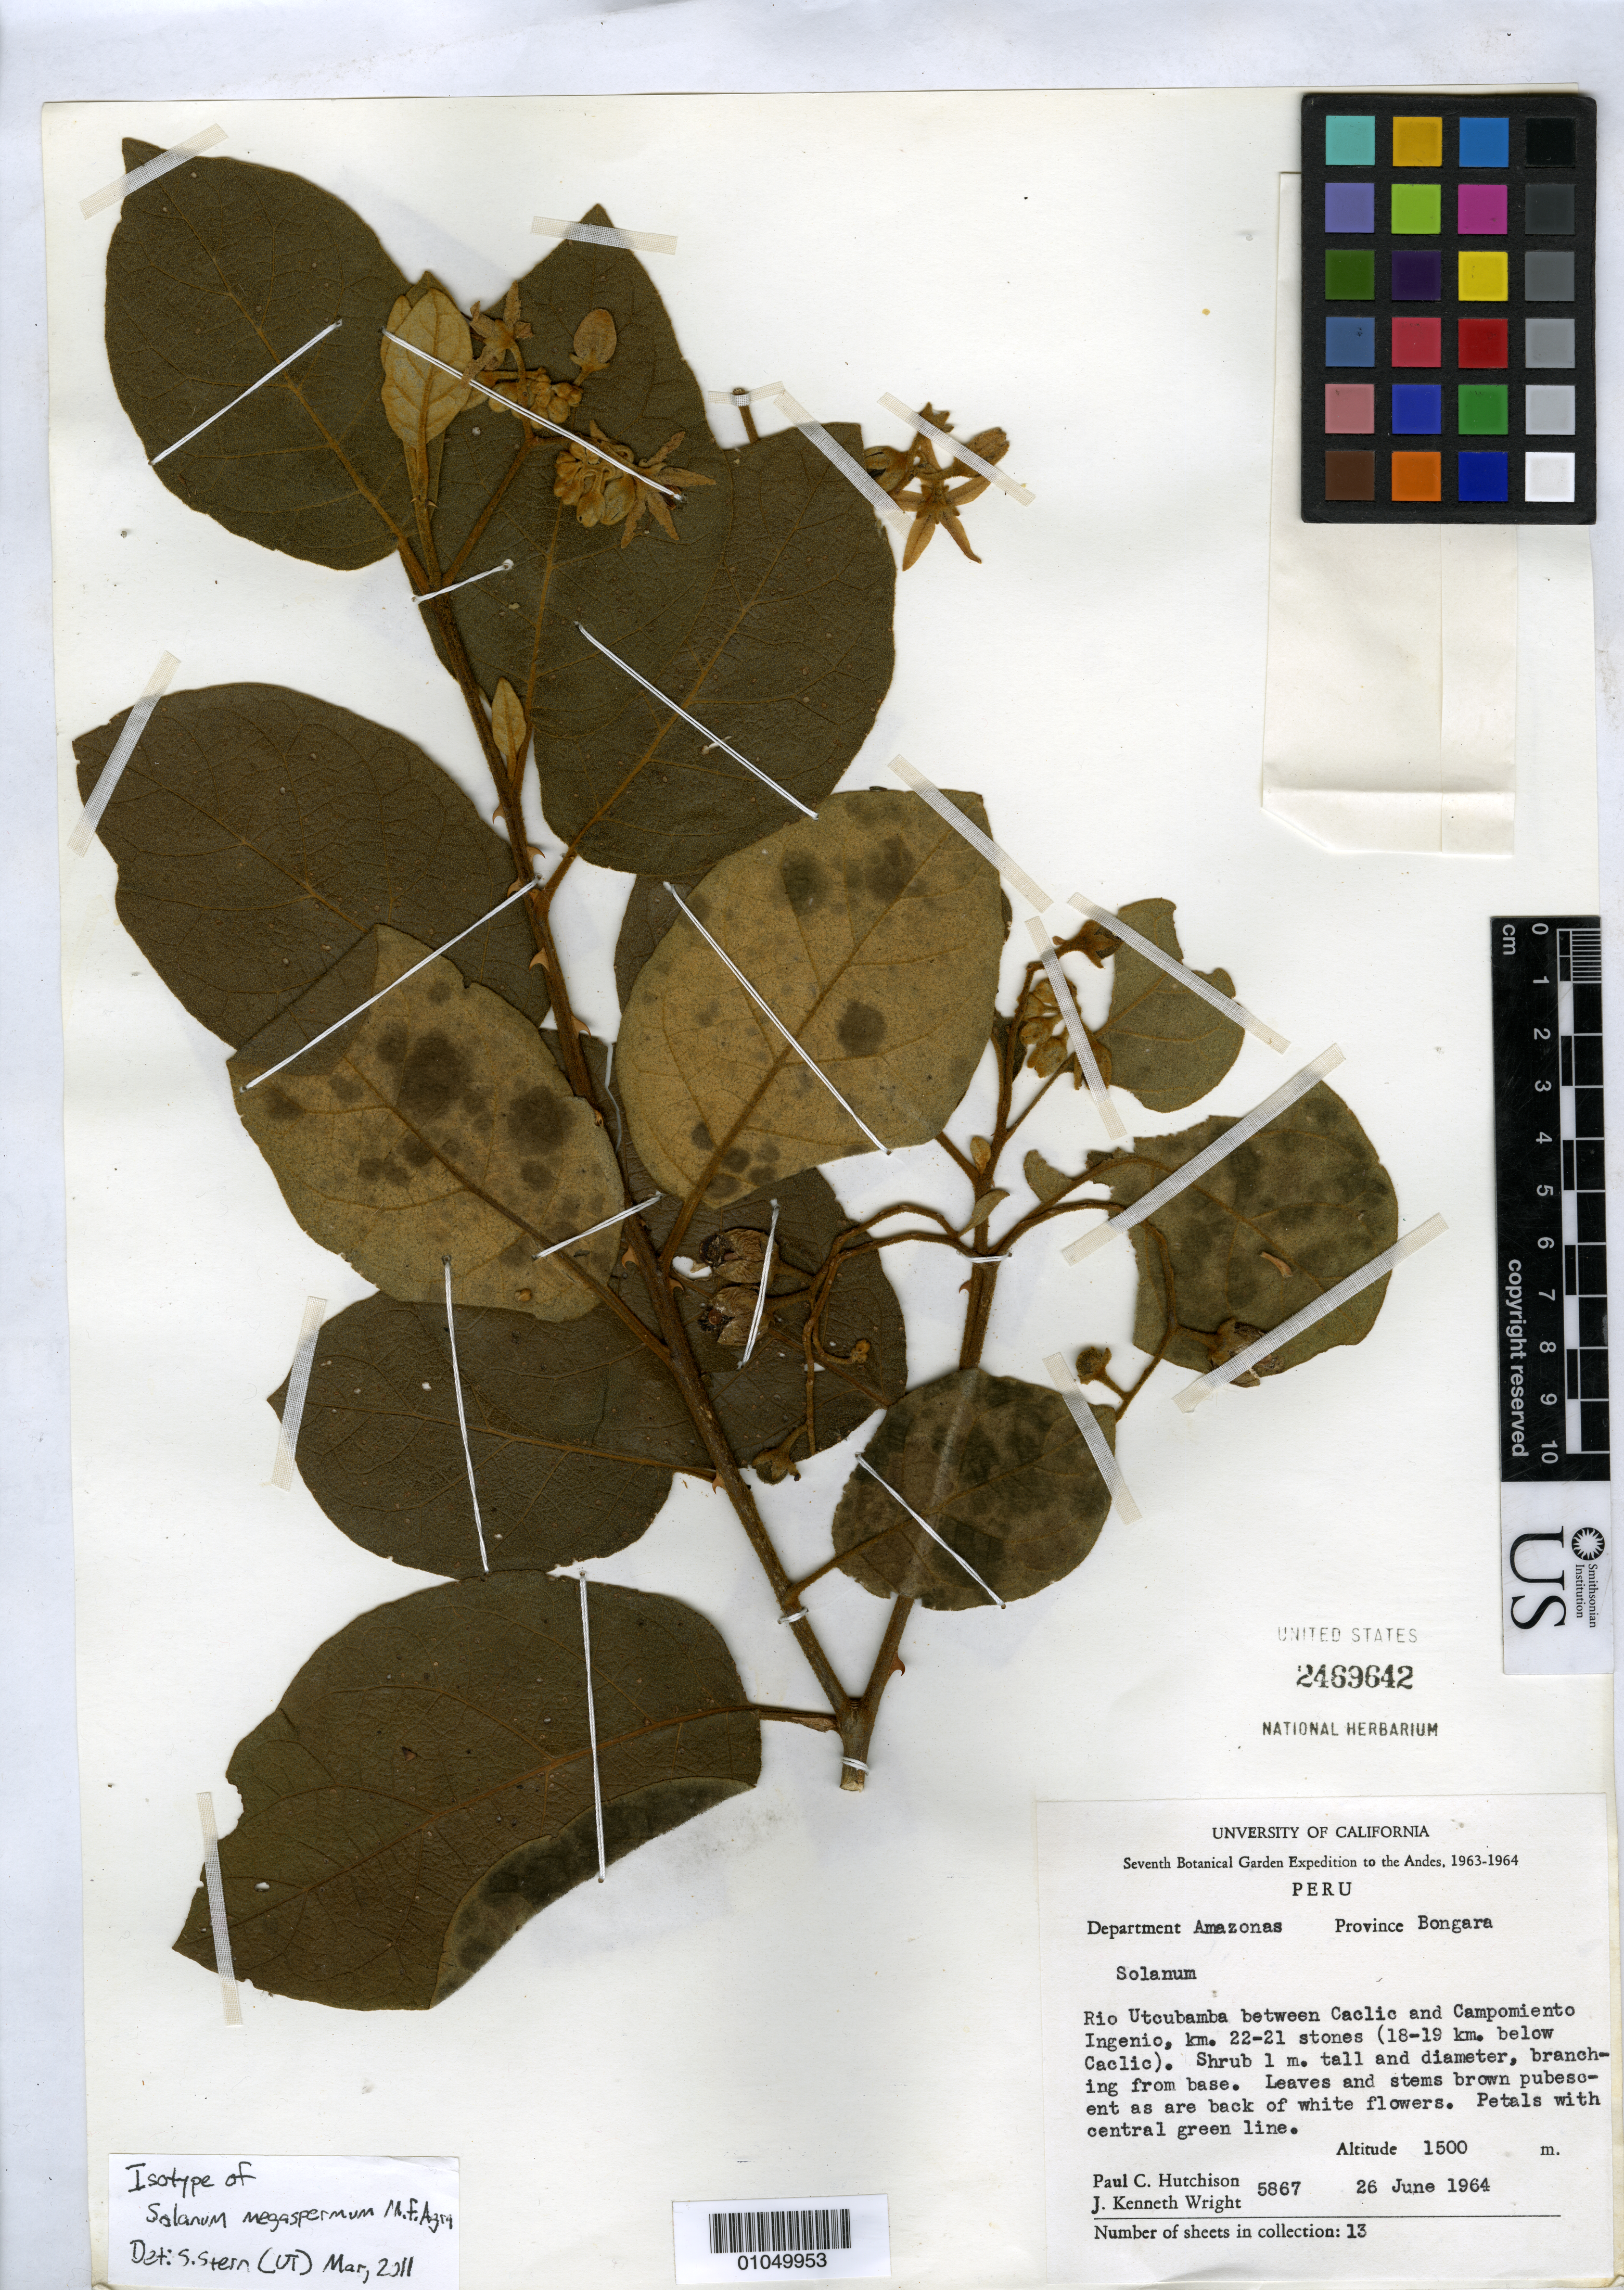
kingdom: Plantae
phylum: Tracheophyta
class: Magnoliopsida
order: Solanales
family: Solanaceae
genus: Solanum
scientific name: Solanum megaspermum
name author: M.F.Agra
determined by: Stern, S. R., (UT)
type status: Isotype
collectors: P. C. Hutchison & J. K. Wright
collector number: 5867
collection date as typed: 26 Jun 1964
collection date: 1964-06-26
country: Peru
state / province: Amazonas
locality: Department Amazonas, Province Bongara. Rio Utcubamba between Caclic and Campomiento Ingenio, km. 22-21 stones (18-19 km below Caclic).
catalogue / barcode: US 2469642